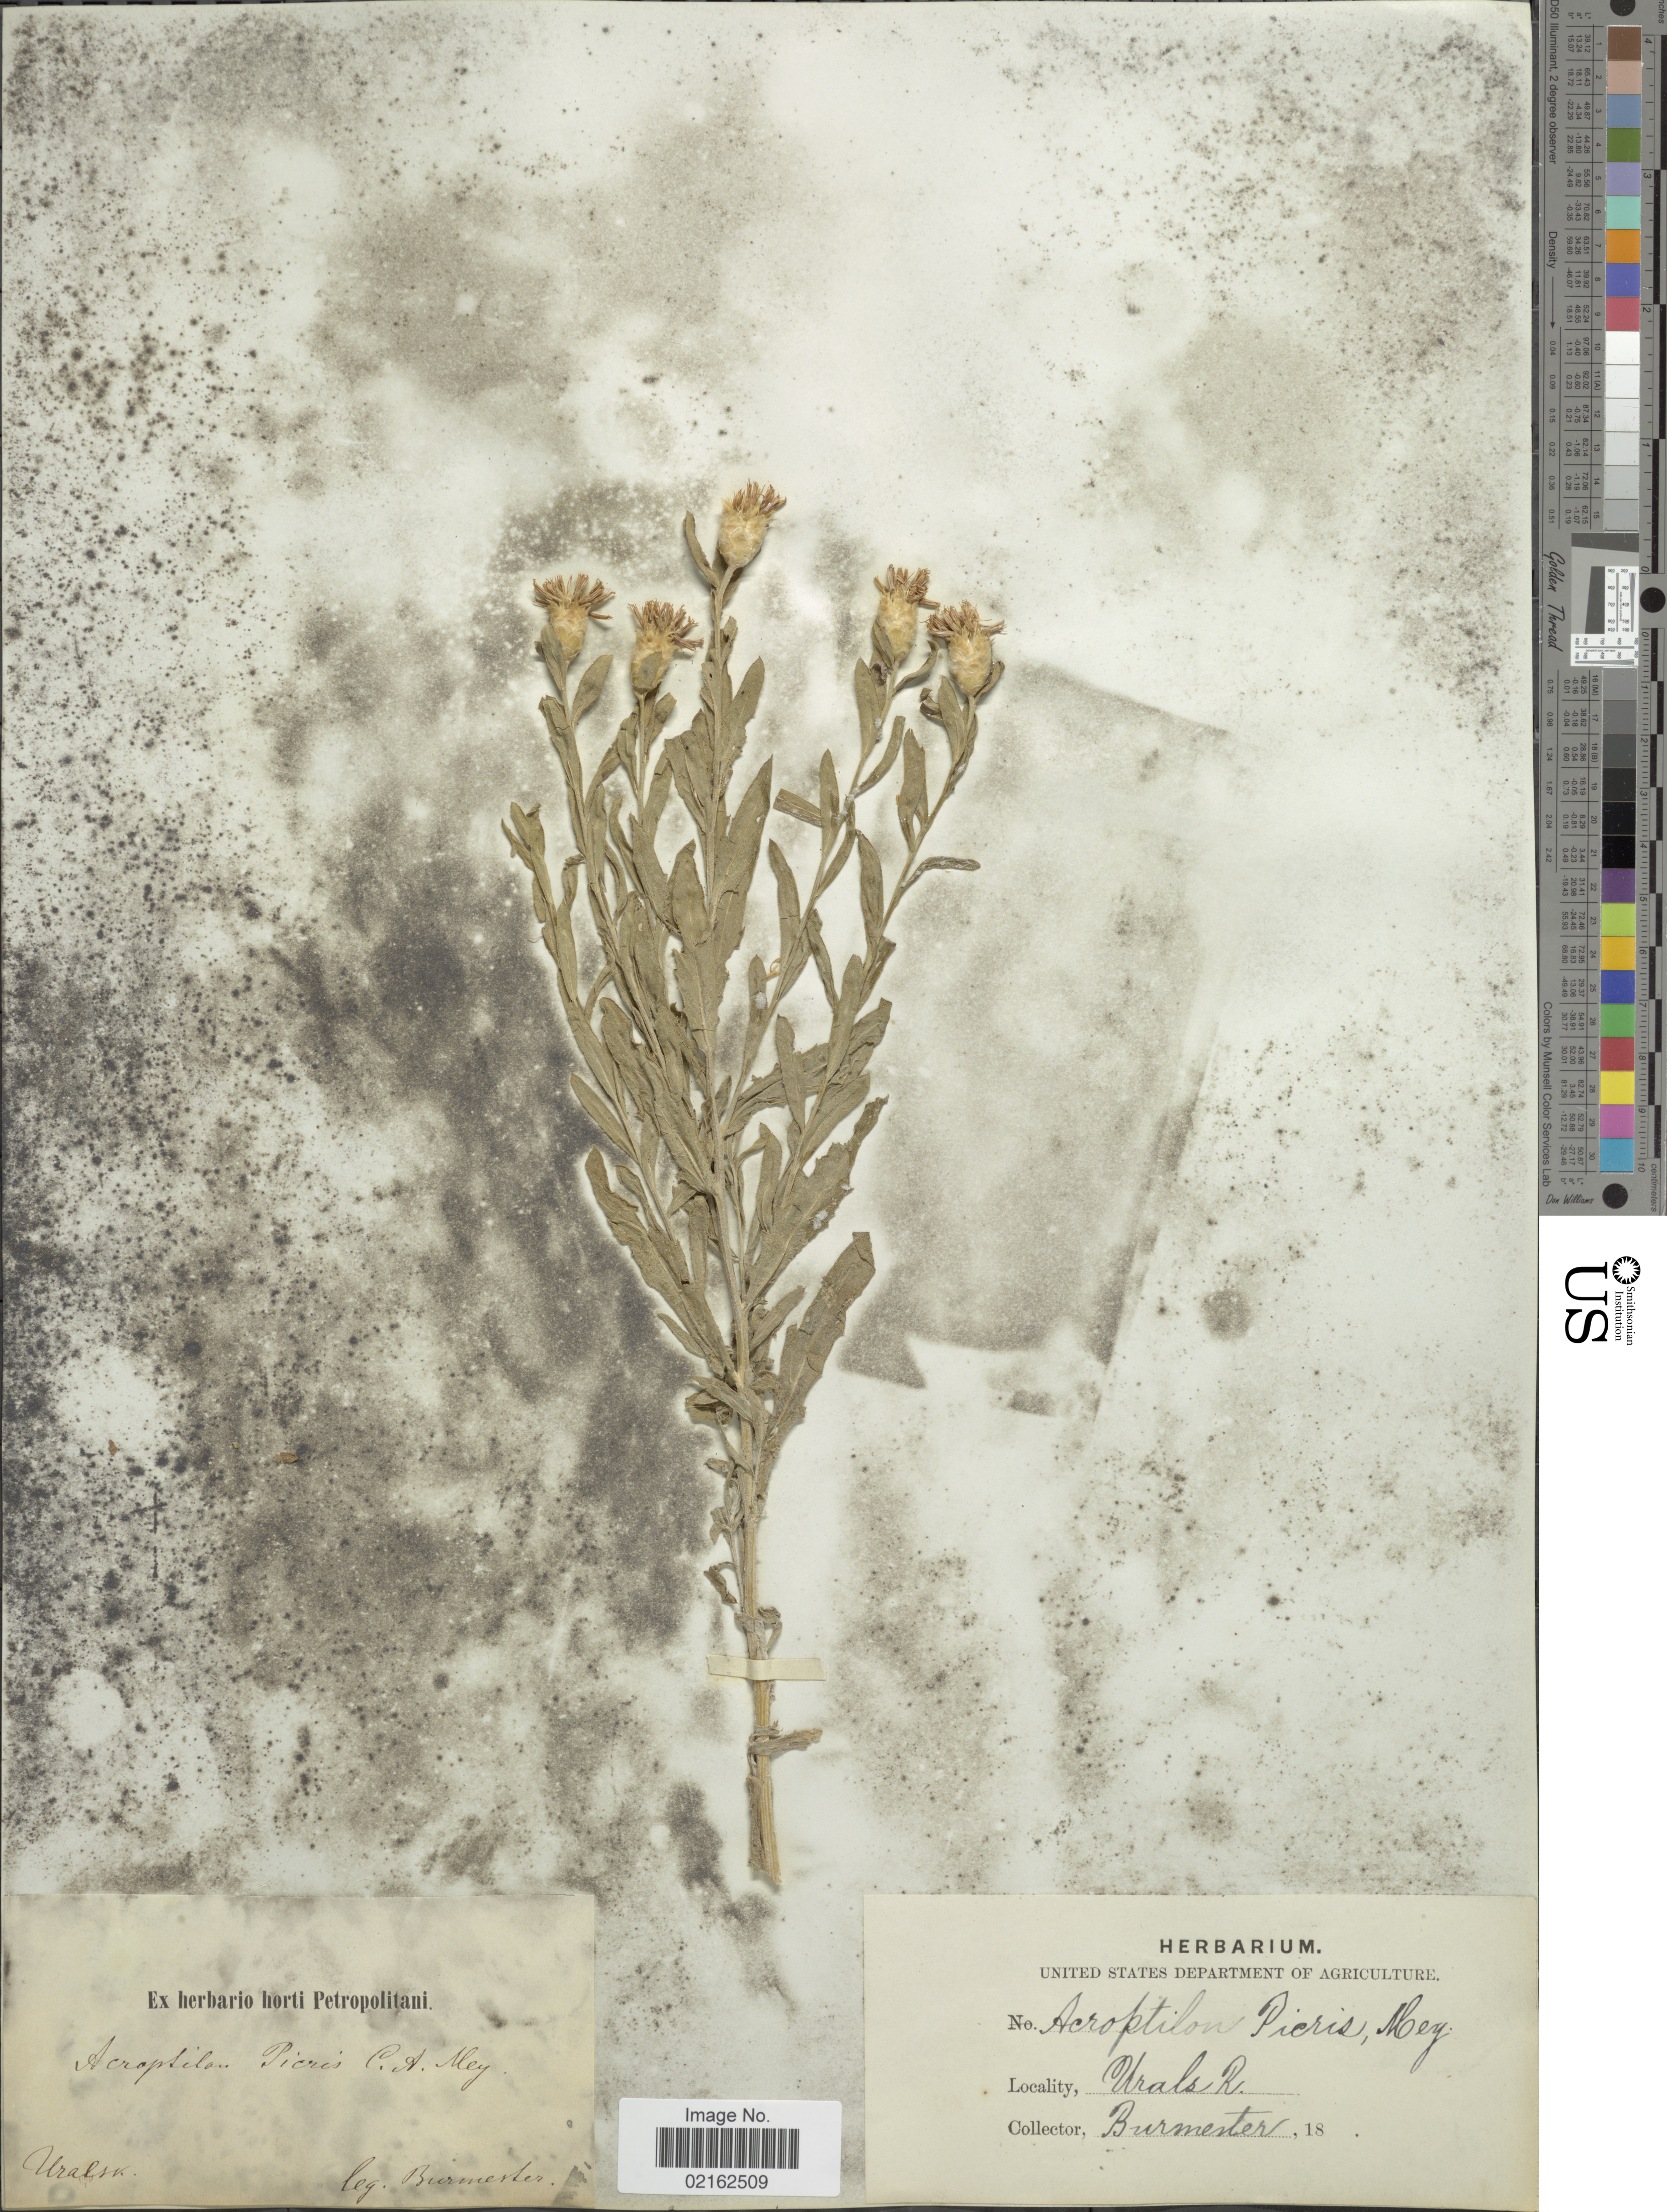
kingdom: Plantae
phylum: Tracheophyta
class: Magnoliopsida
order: Asterales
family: Asteraceae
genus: Acroptilon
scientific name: Acroptilon repens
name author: (L.) DC.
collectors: Burmester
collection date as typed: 18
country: Russian Federation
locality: Urals R., Uralsa